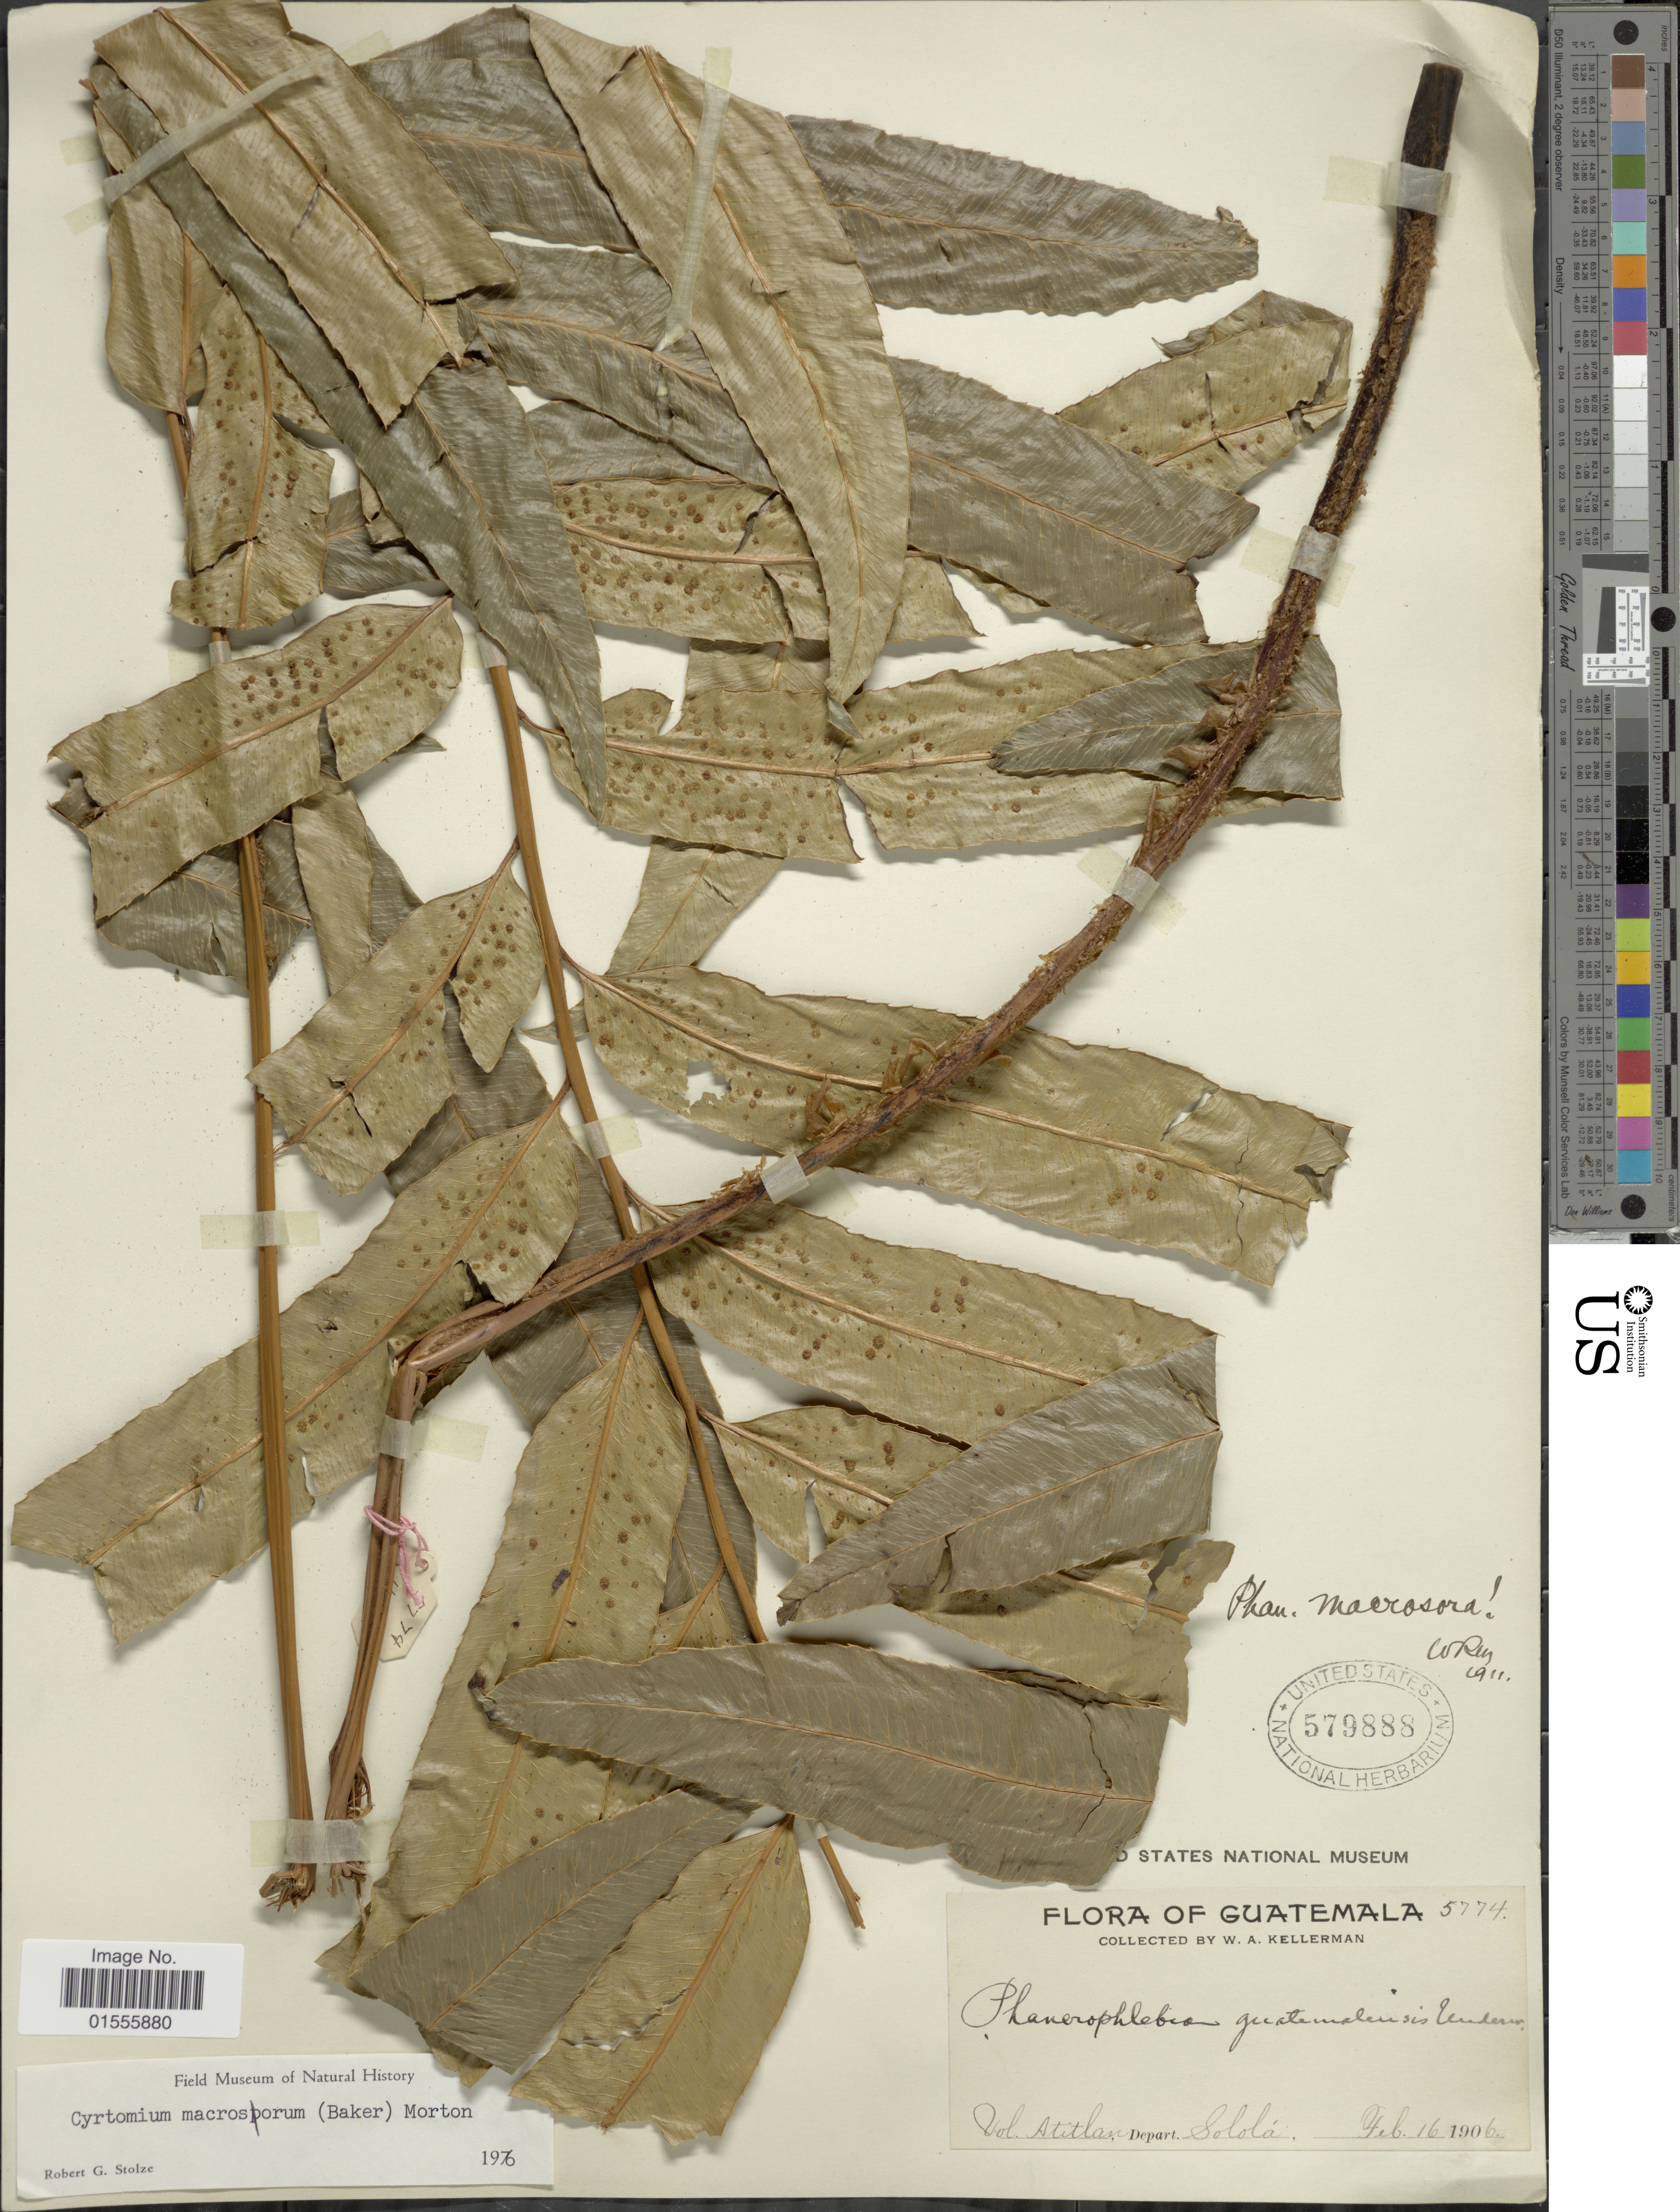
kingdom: Plantae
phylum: Tracheophyta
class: Polypodiopsida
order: Polypodiales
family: Dryopteridaceae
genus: Phanerophlebia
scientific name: Phanerophlebia macrosora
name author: (Baker) Underw.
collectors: W. Kellerman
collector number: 5744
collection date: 1906-02-16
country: Guatemala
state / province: Sololá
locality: Vol Atitlan, Depart Sololá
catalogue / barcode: US 579888